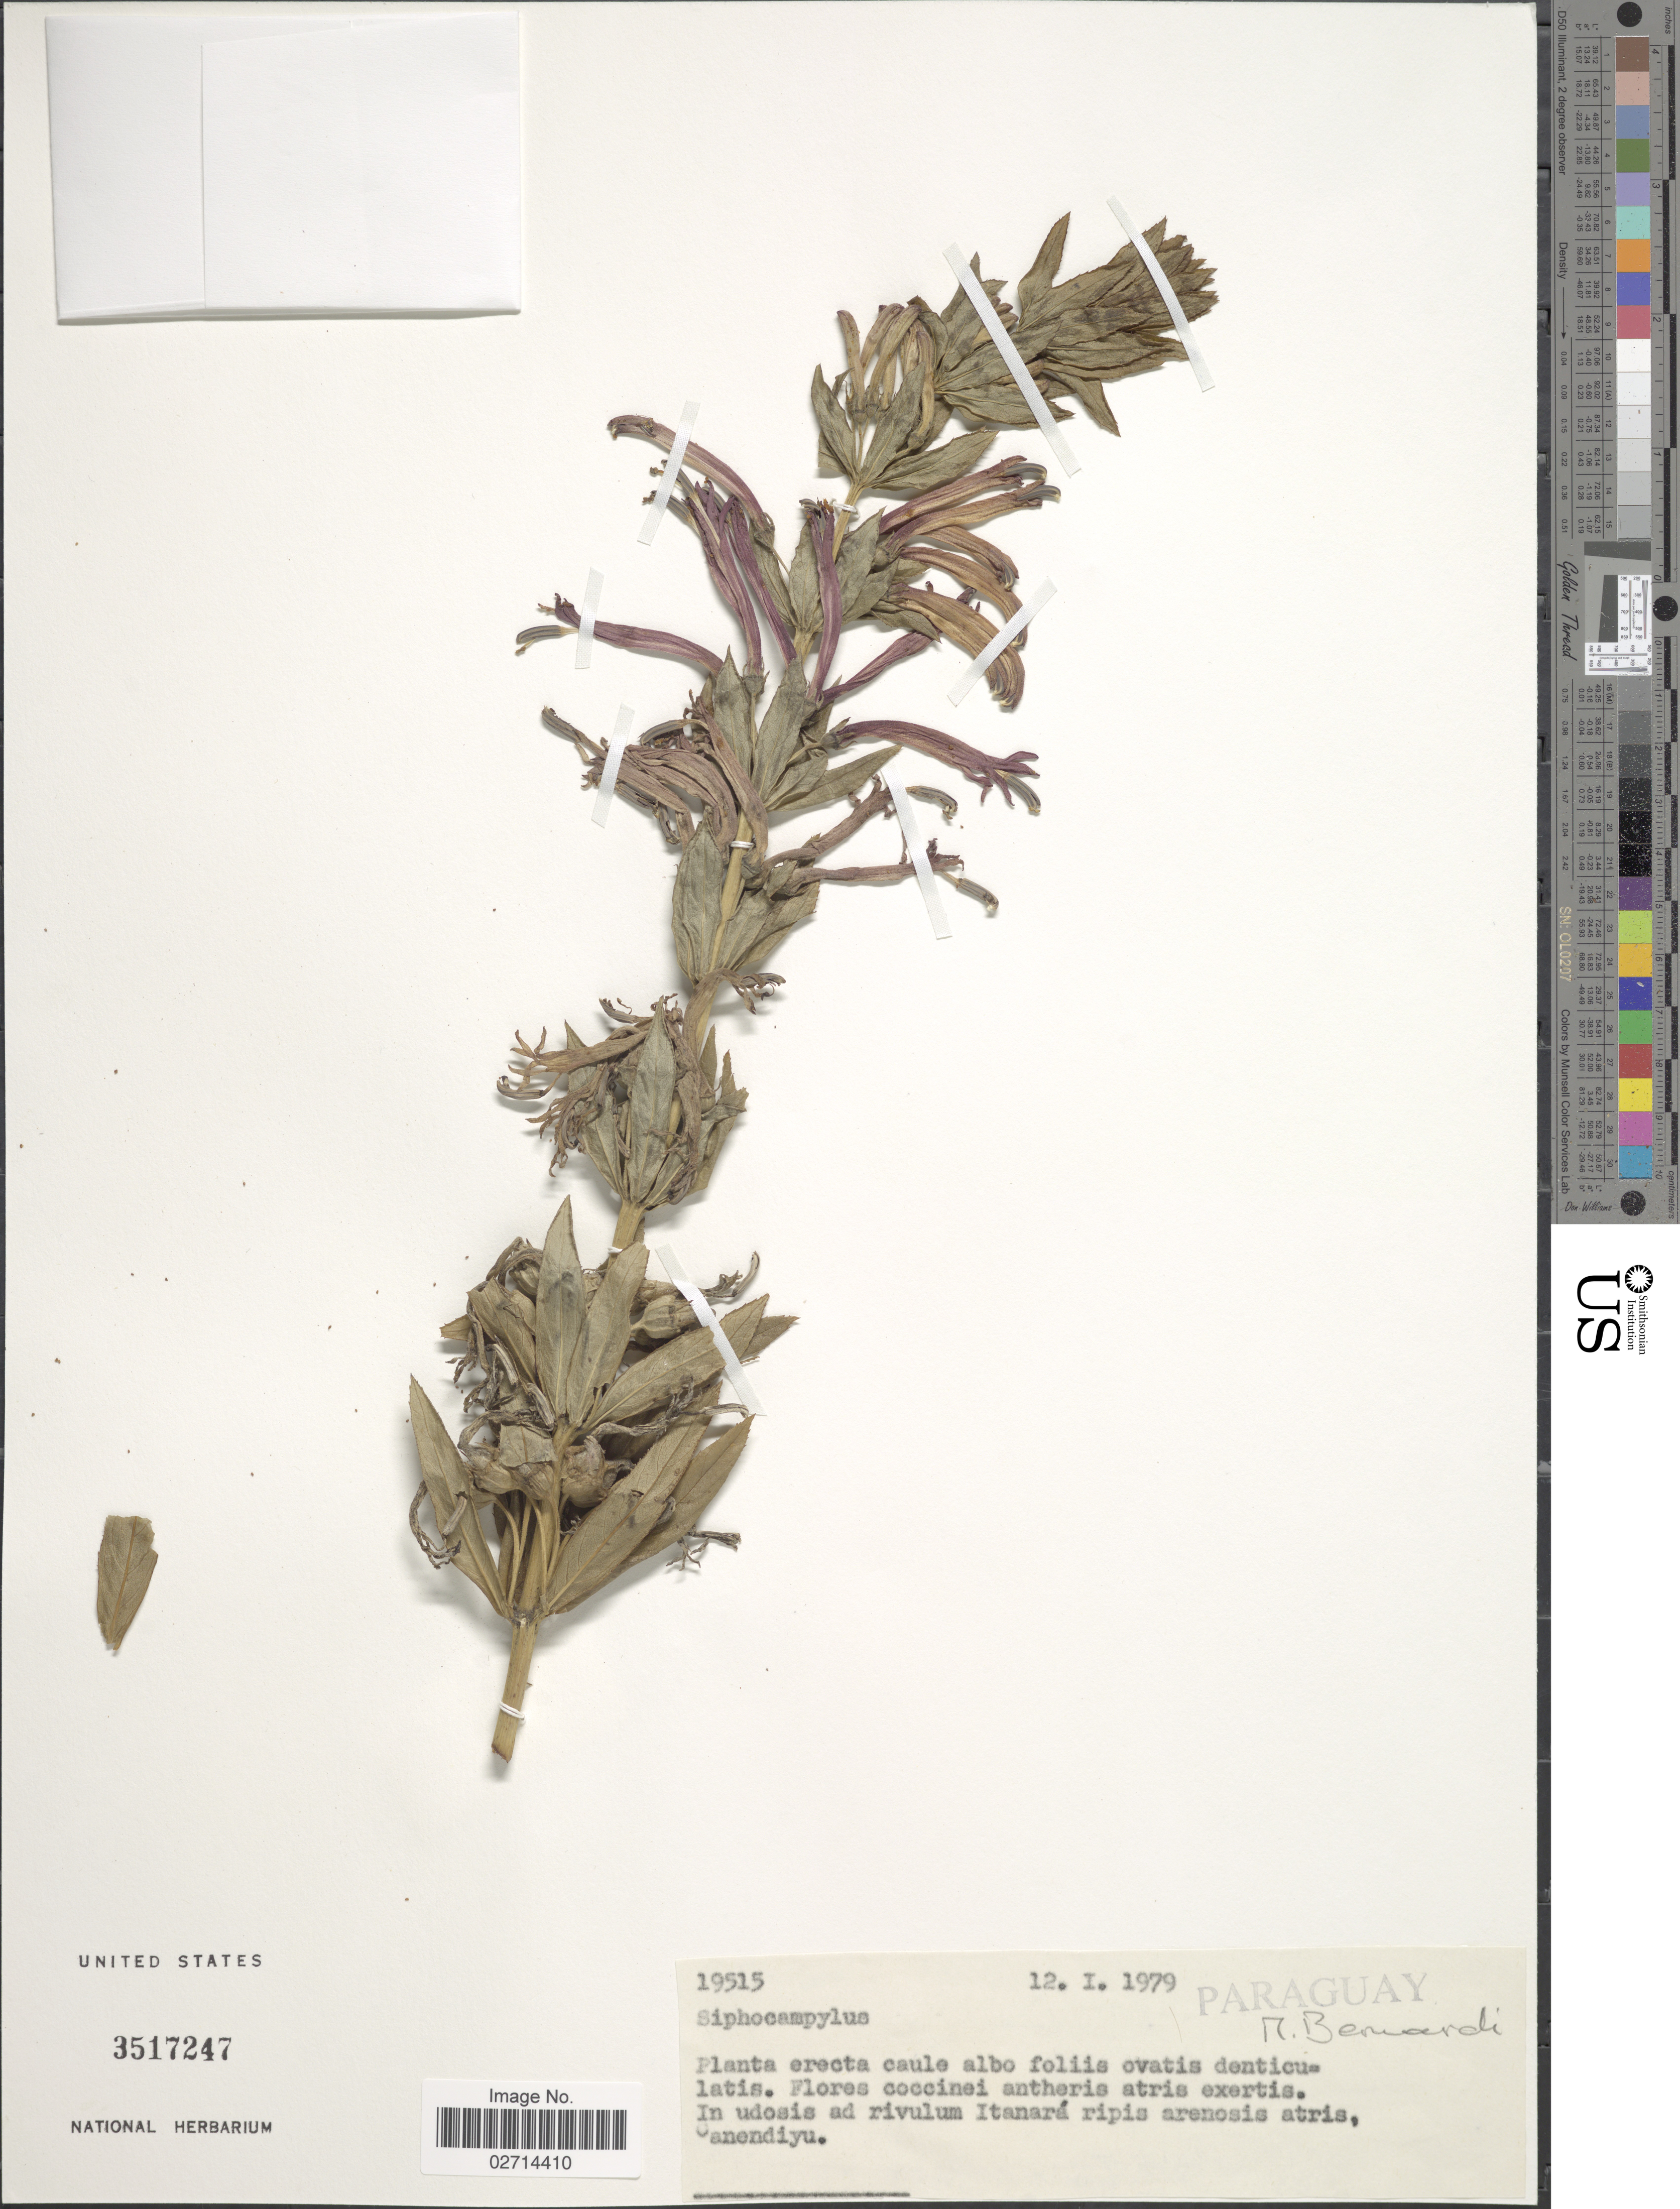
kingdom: Plantae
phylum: Tracheophyta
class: Magnoliopsida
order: Asterales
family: Campanulaceae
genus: Siphocampylus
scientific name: Siphocampylus sp.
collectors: M. Bernardi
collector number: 19515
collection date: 1979-01-12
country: Paraguay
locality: In udosis ad rivulum Itanara ripis arenosis atris, Cananediyu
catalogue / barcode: US 3517247